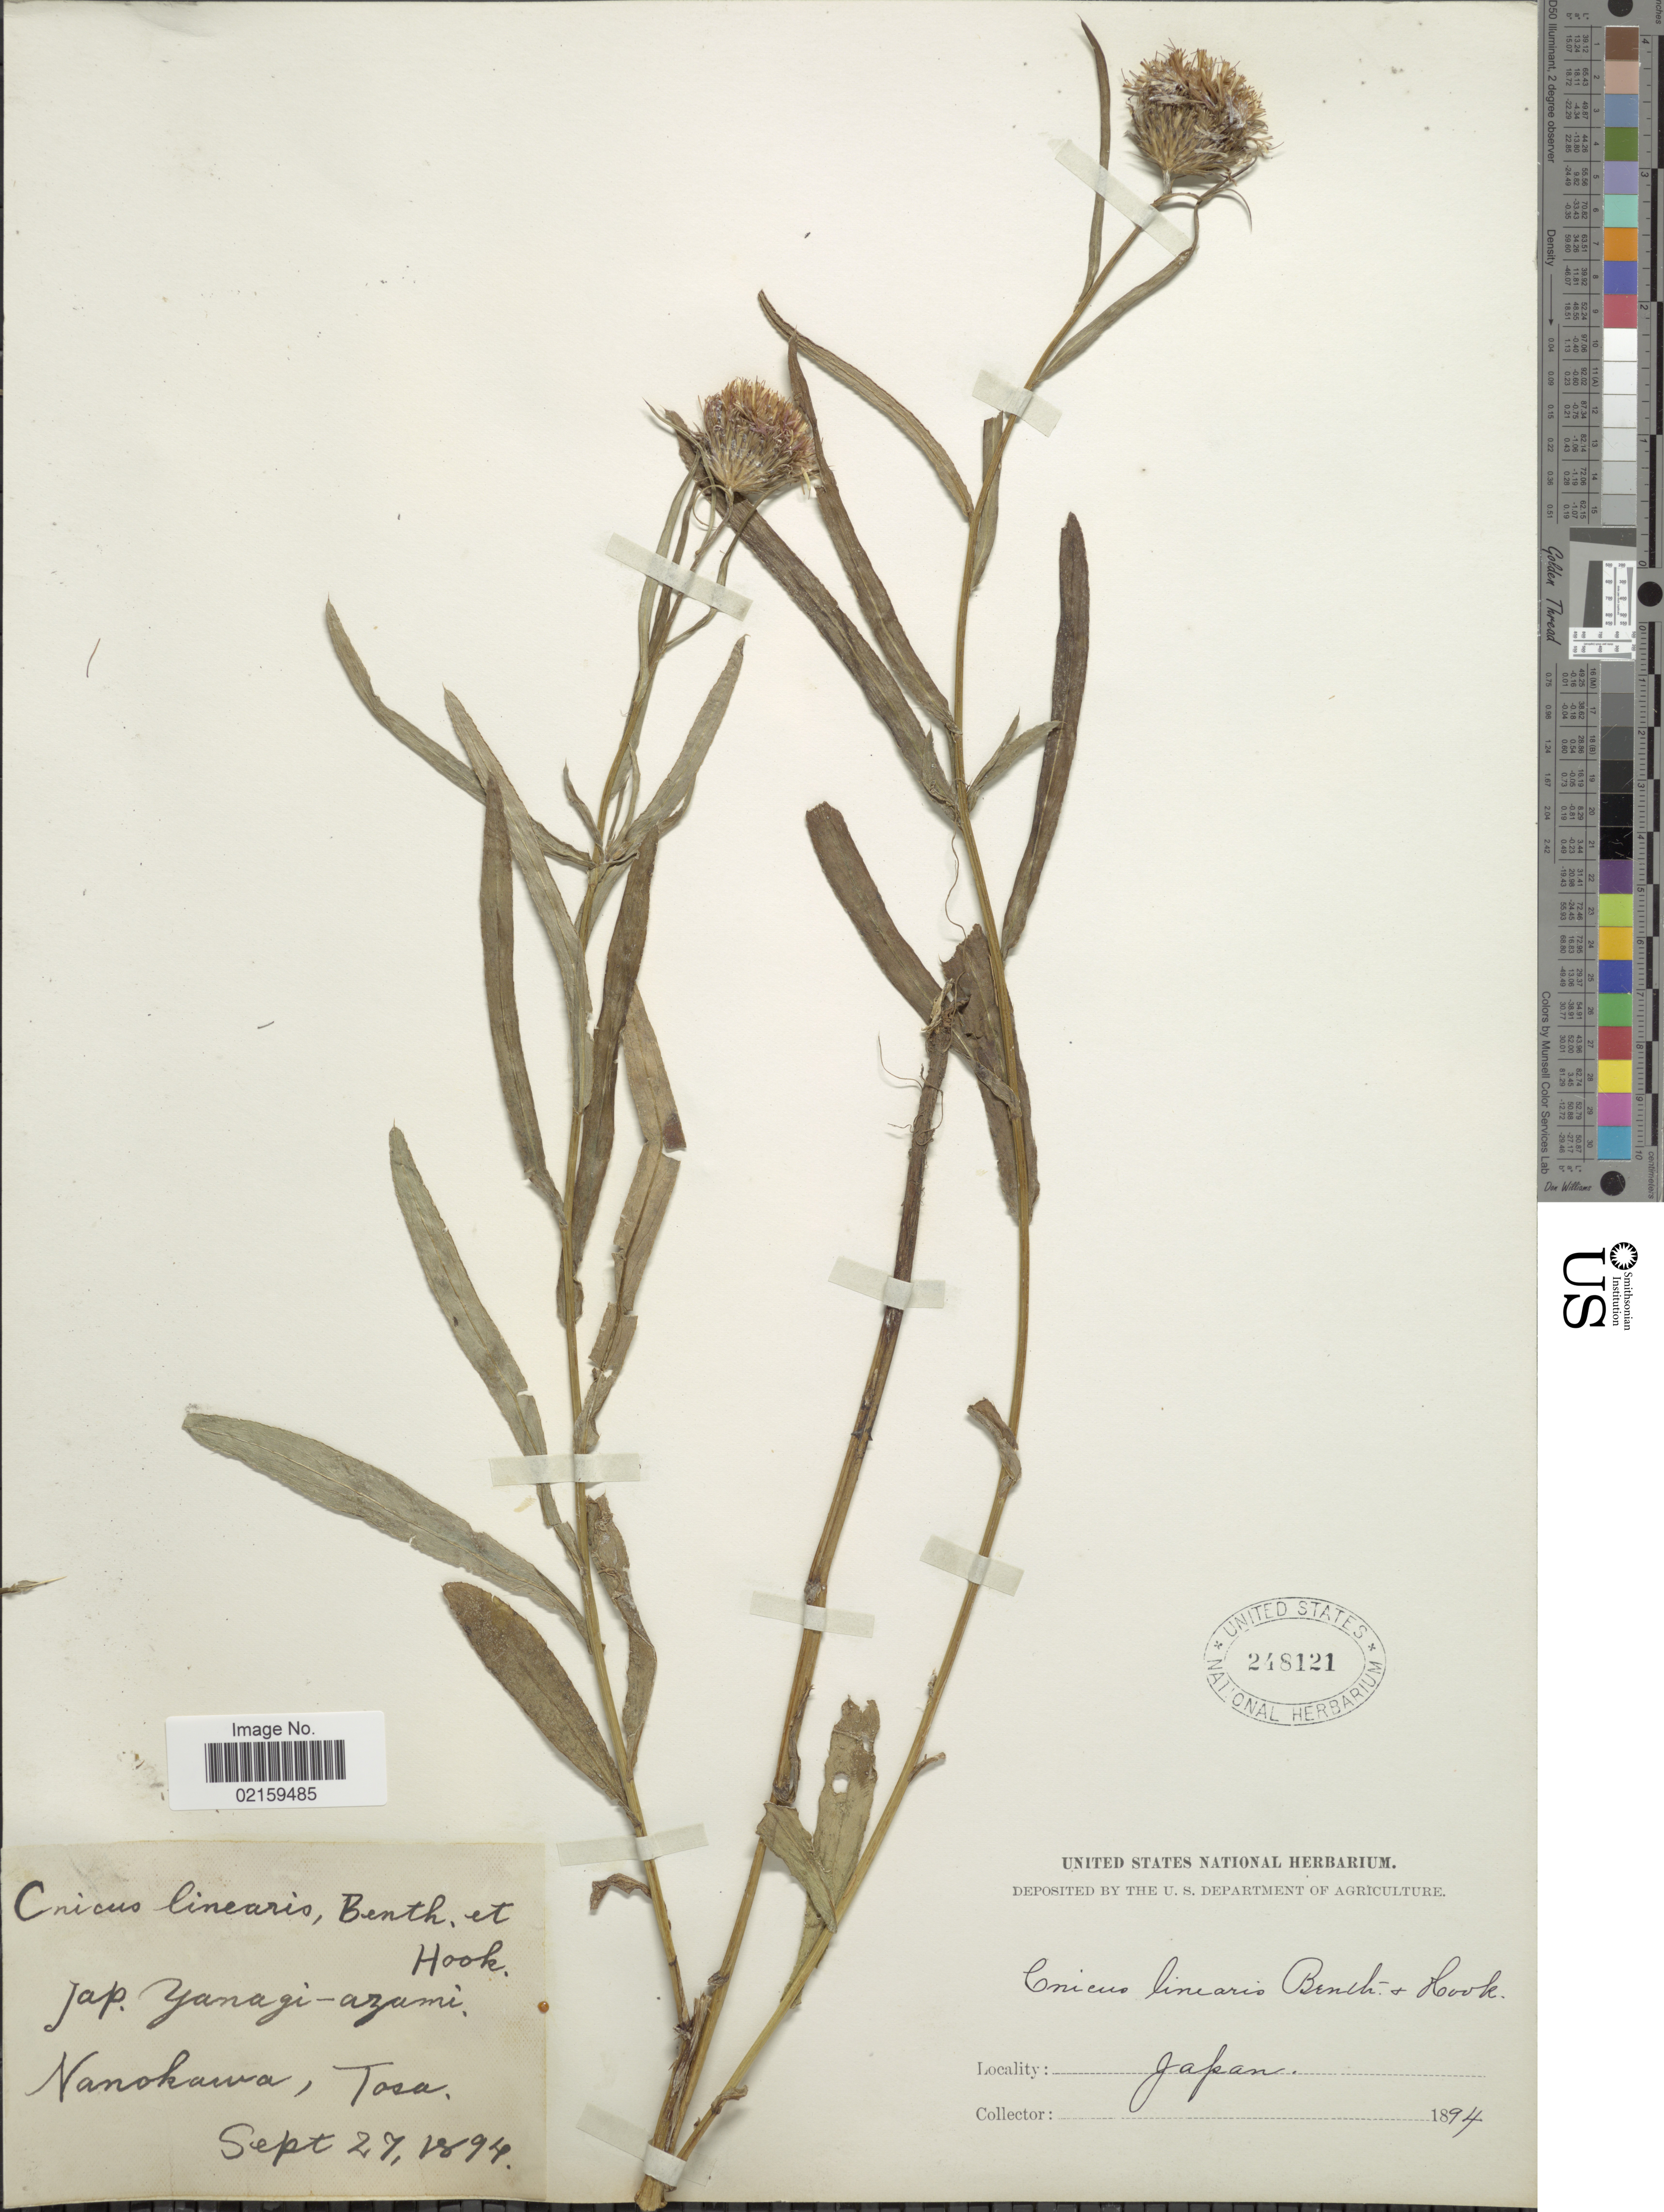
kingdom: Plantae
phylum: Tracheophyta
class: Magnoliopsida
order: Asterales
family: Asteraceae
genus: Cirsium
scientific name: Cirsium lineare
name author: (Thunb.) Sch. Bip.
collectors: U.S. National Herbarium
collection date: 1894-09-27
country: Japan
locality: Nanokawa, Tosa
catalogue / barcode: US 248121